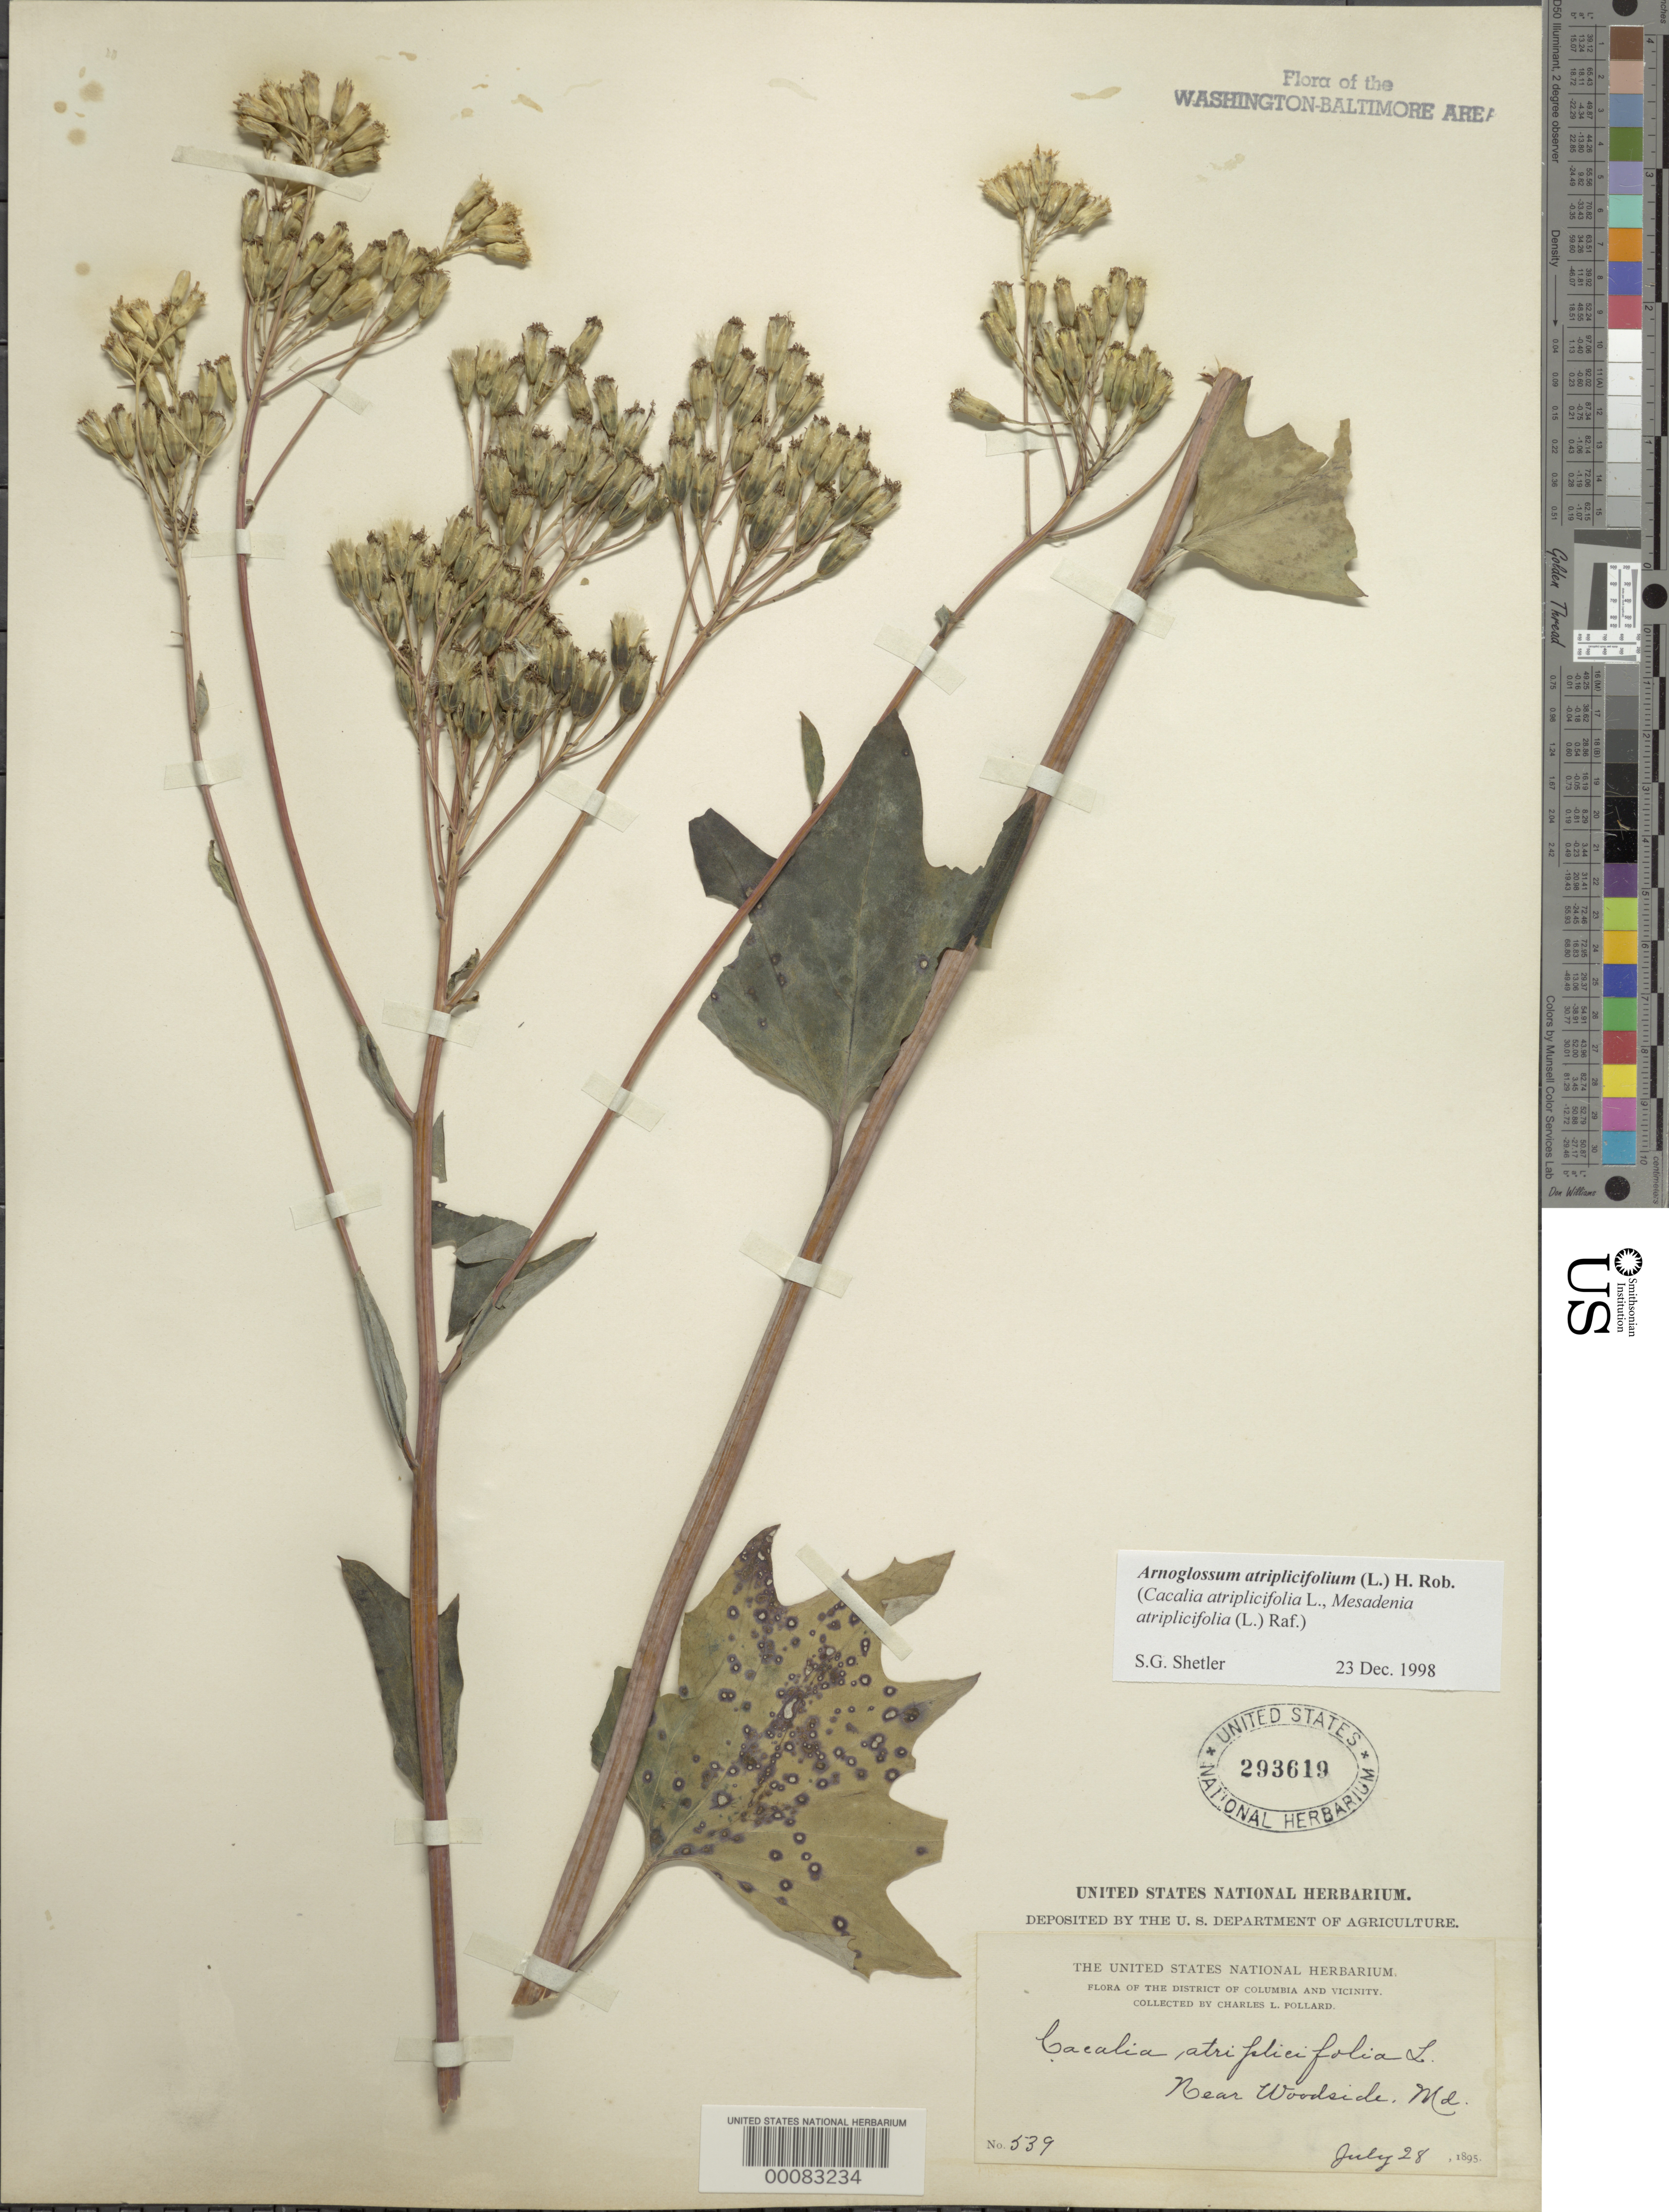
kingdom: Plantae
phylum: Tracheophyta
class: Magnoliopsida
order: Asterales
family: Asteraceae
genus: Arnoglossum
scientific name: Arnoglossum atriplicifolium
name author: (L.) H. Rob.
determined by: Shetler, Stanwyn G., (US), NMNH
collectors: C. L. Pollard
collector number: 539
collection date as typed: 28 Jul 1895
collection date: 1895-07-28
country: United States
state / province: Maryland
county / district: Montgomery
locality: Woodside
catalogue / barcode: US 293619